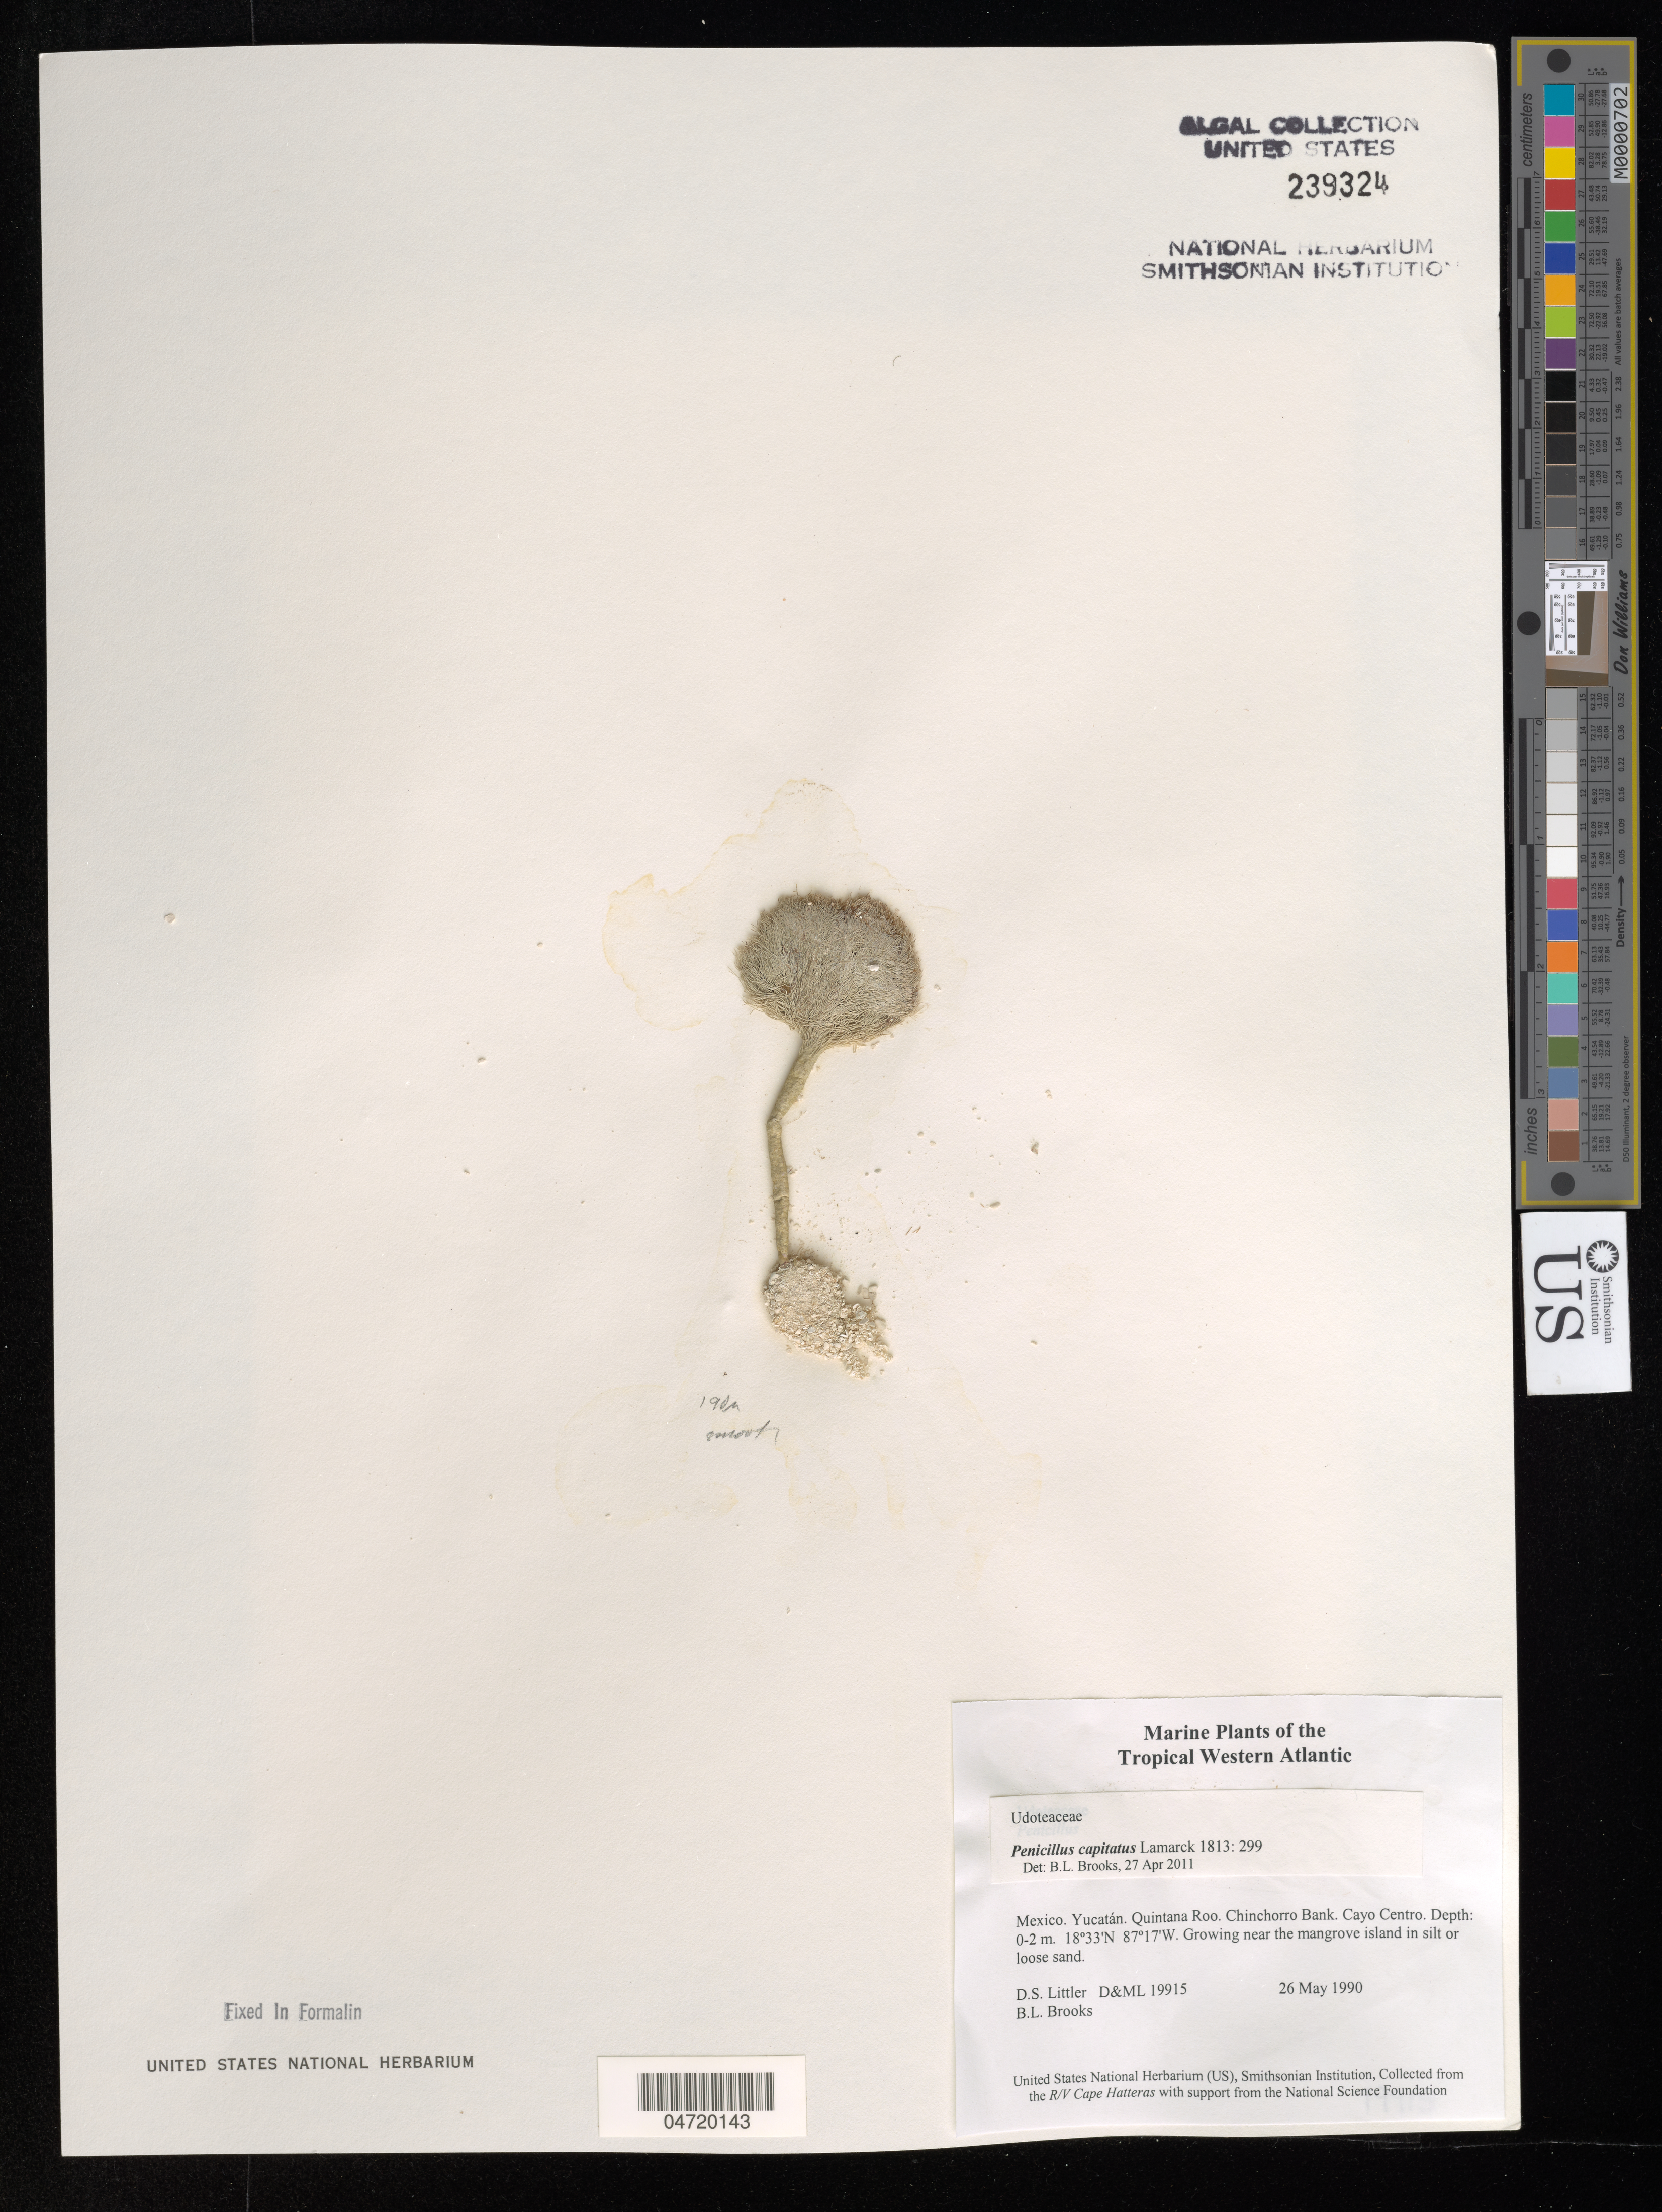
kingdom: Plantae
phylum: Chlorophyta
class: Ulvophyceae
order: Bryopsidales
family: Udoteaceae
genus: Penicillus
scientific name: Penicillus capitatus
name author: Lam.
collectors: D. S. Littler & B. Brooks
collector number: D&ML19915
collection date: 1990-05-26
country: Mexico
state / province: Yucatán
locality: The Tropical Western Atlantic. Quintana Roo. Chinchorro Bank. Cayo Centro.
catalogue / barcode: US 239324